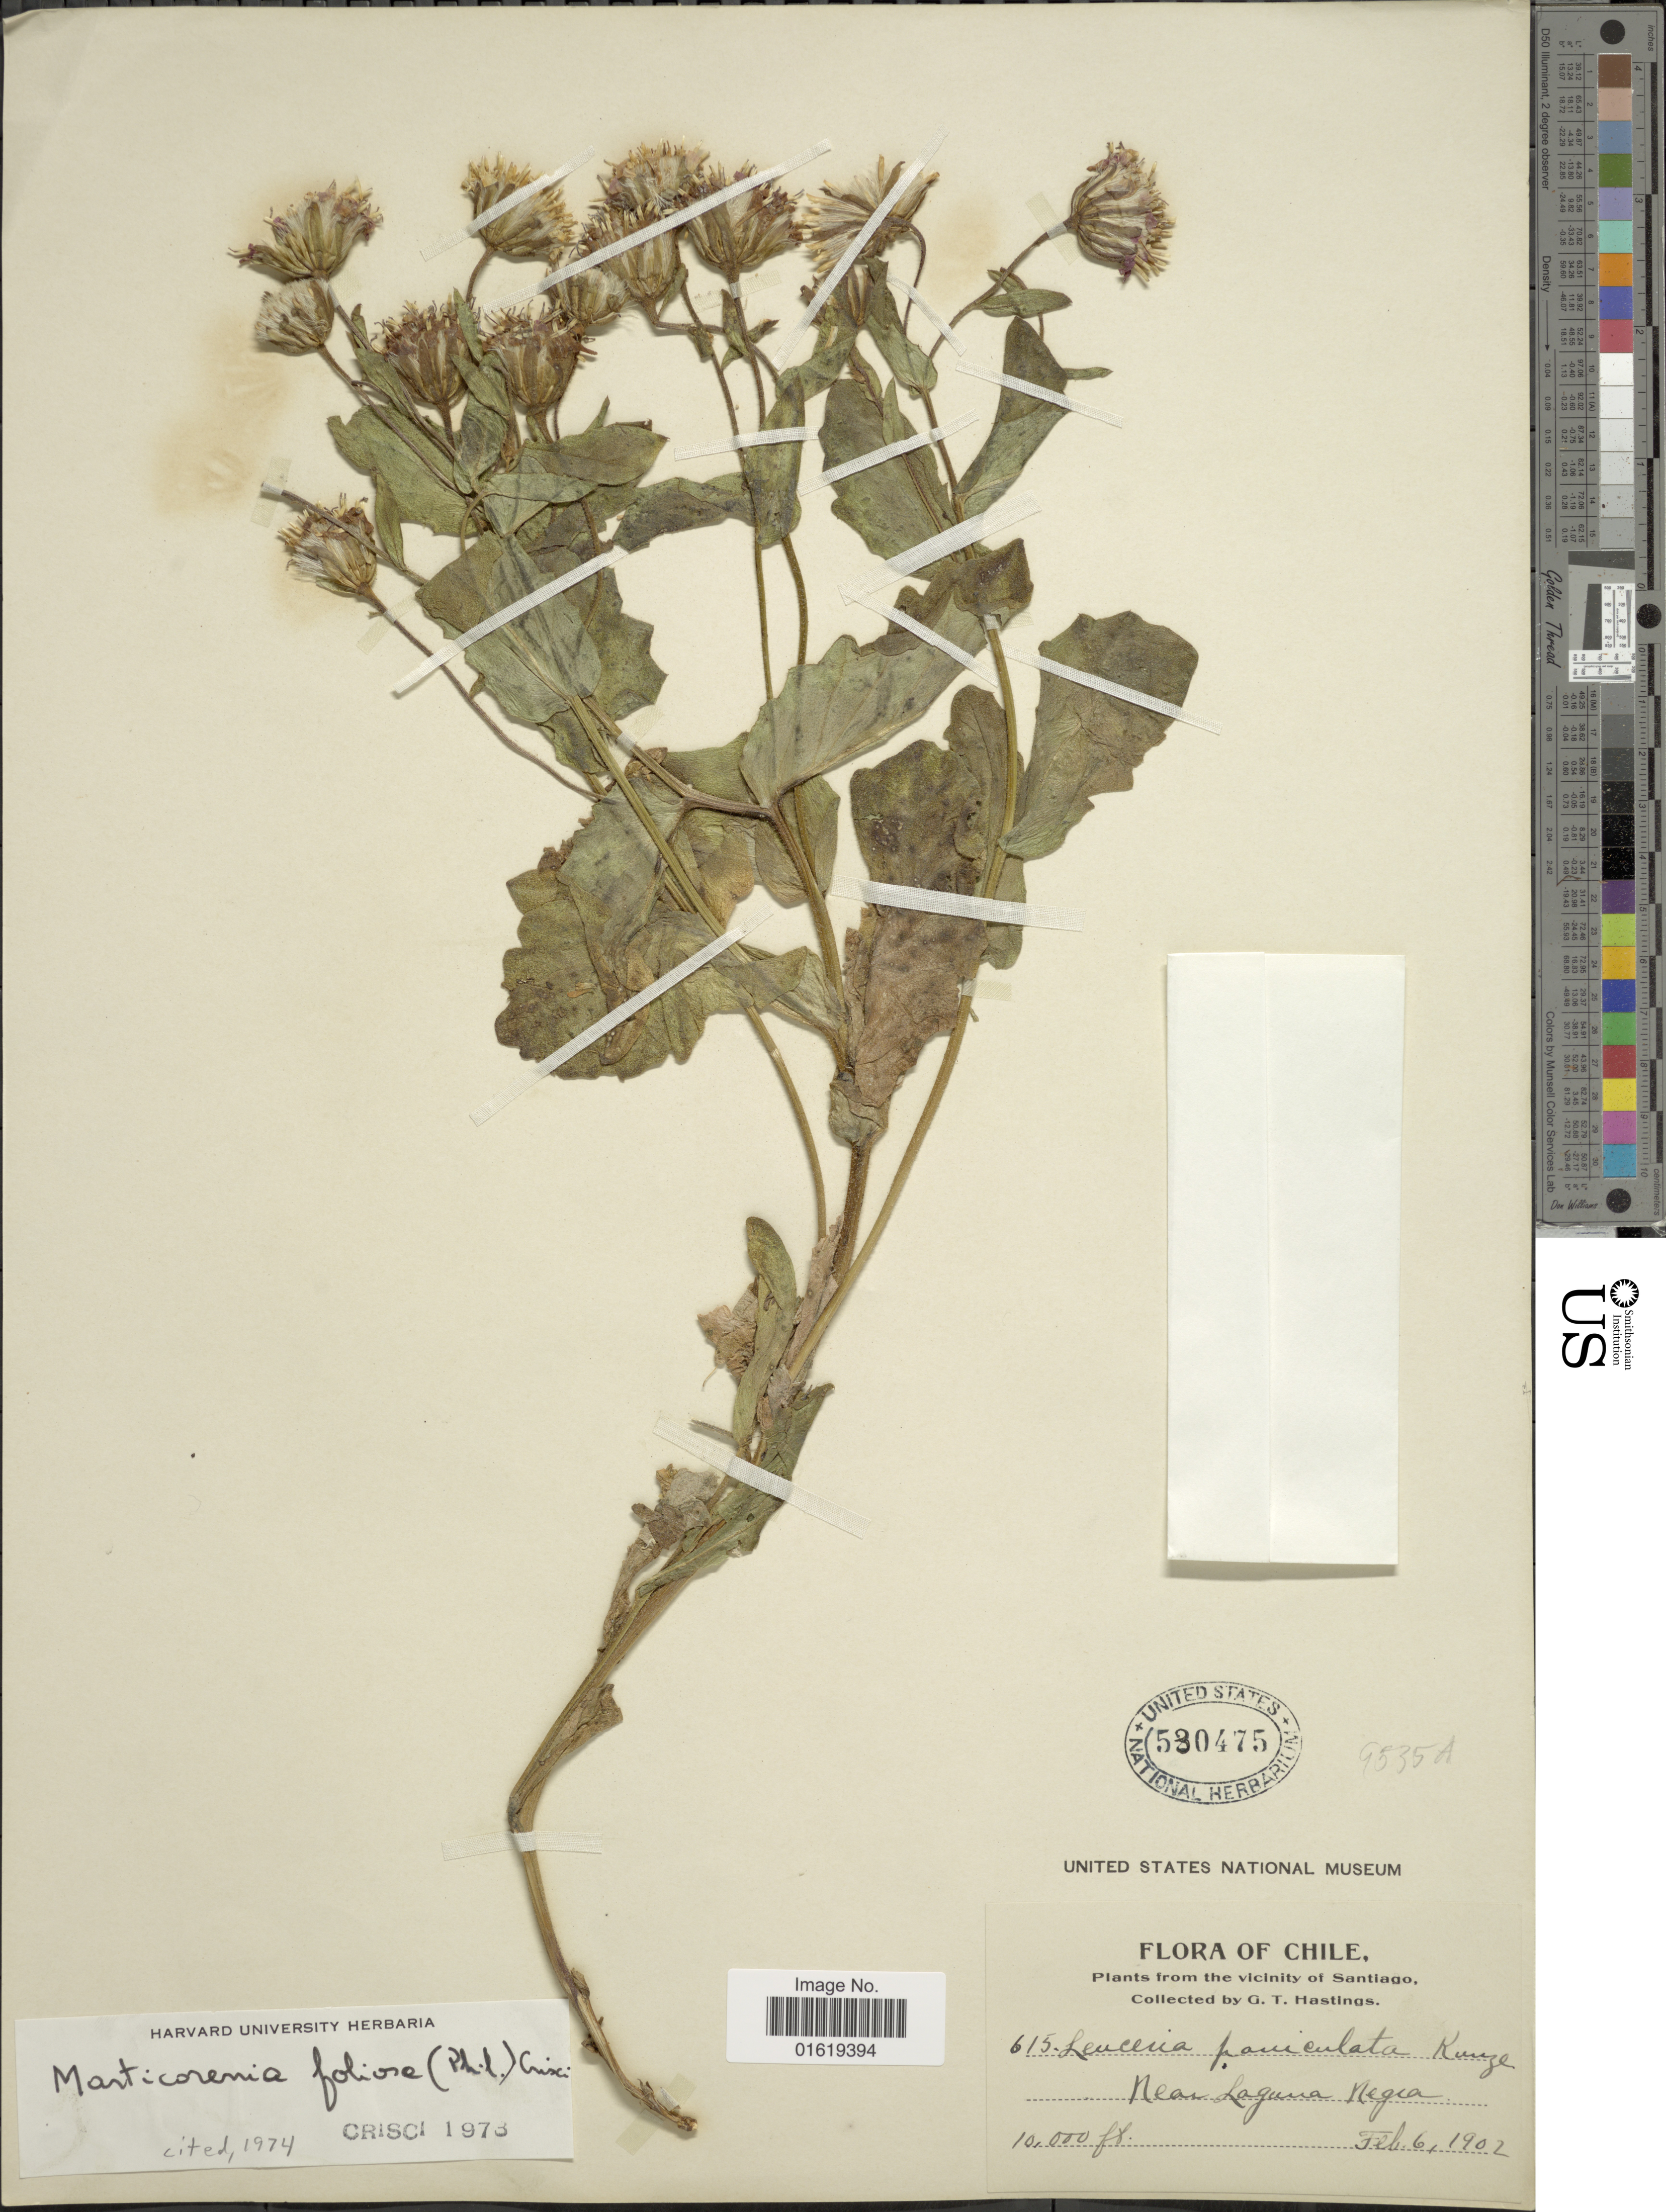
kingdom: Plantae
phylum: Tracheophyta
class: Magnoliopsida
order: Asterales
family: Asteraceae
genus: Marticorenia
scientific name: Marticorenia foliosa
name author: (Phil.) Crisci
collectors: G. Hastings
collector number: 615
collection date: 1902-02-06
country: Chile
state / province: Región Metropolitana (RM)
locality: Vicinity of Santiago. Near Laguna Negra.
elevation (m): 3048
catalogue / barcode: US 530475